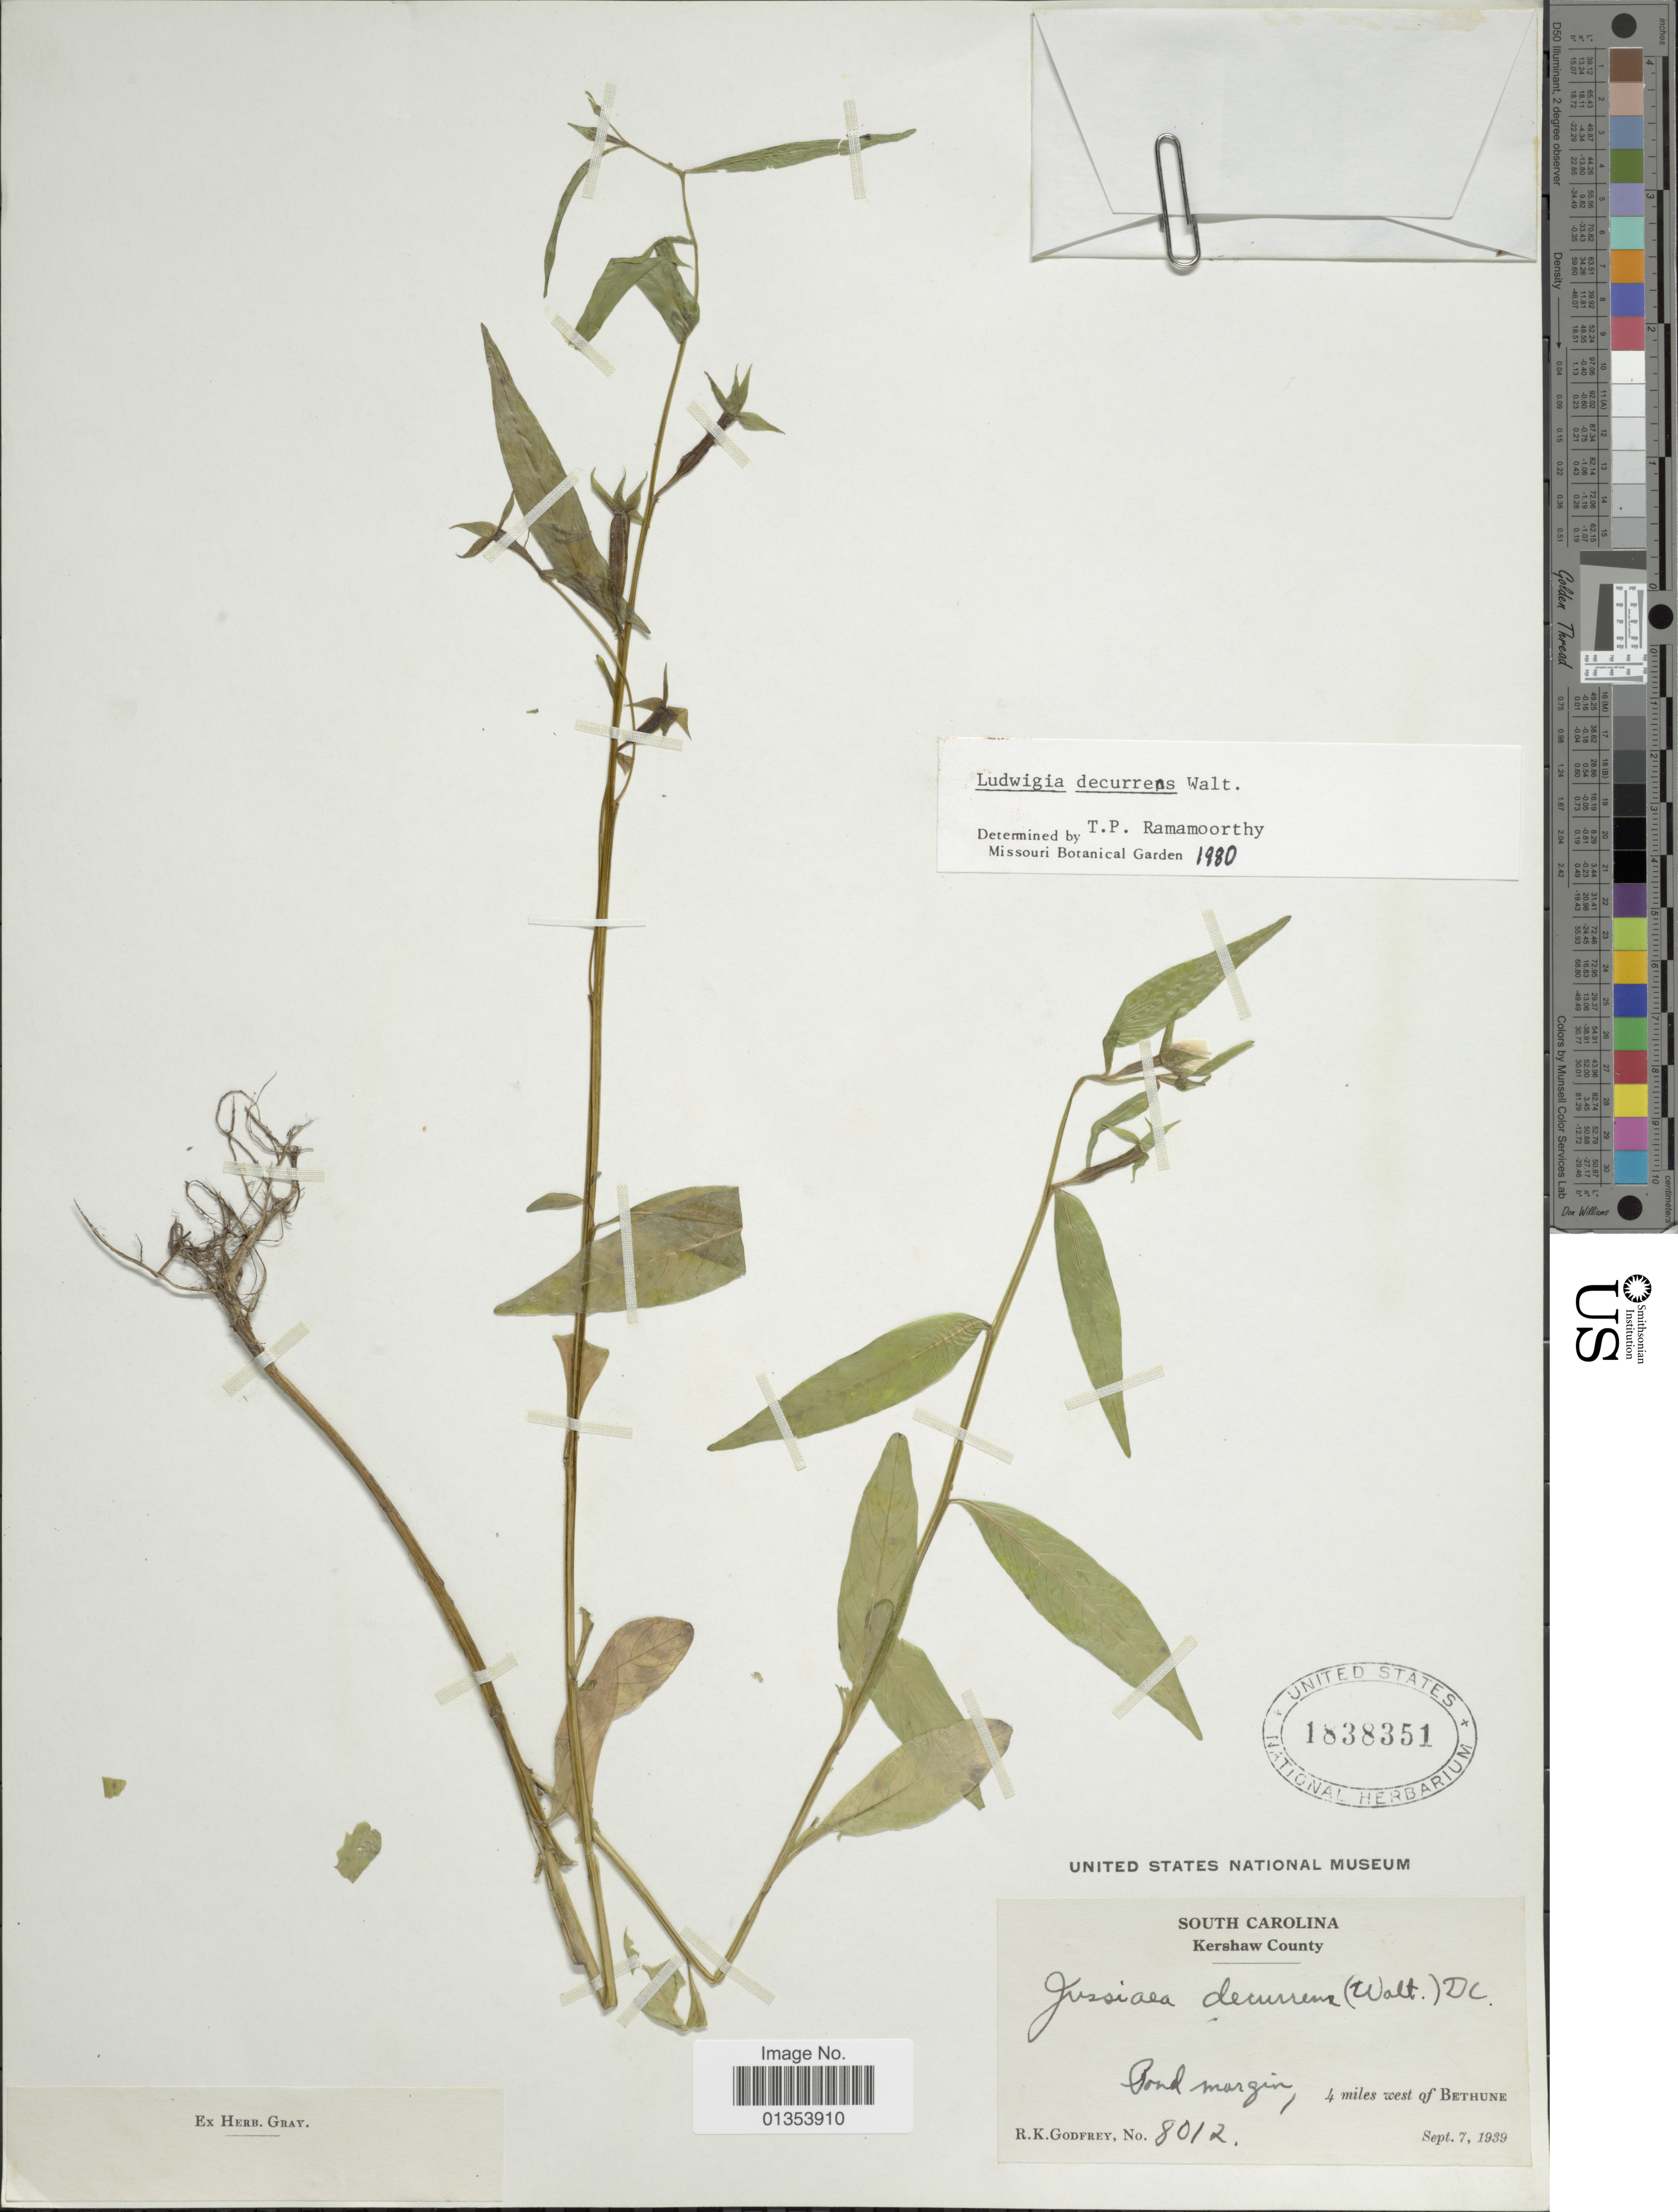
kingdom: Plantae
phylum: Tracheophyta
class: Magnoliopsida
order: Myrtales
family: Onagraceae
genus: Ludwigia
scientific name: Ludwigia decurrens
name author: Walter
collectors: R. K. Godfrey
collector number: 8012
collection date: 1939-09-07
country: United States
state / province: South Carolina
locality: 4 miles west of Bethune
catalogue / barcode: US 1838351